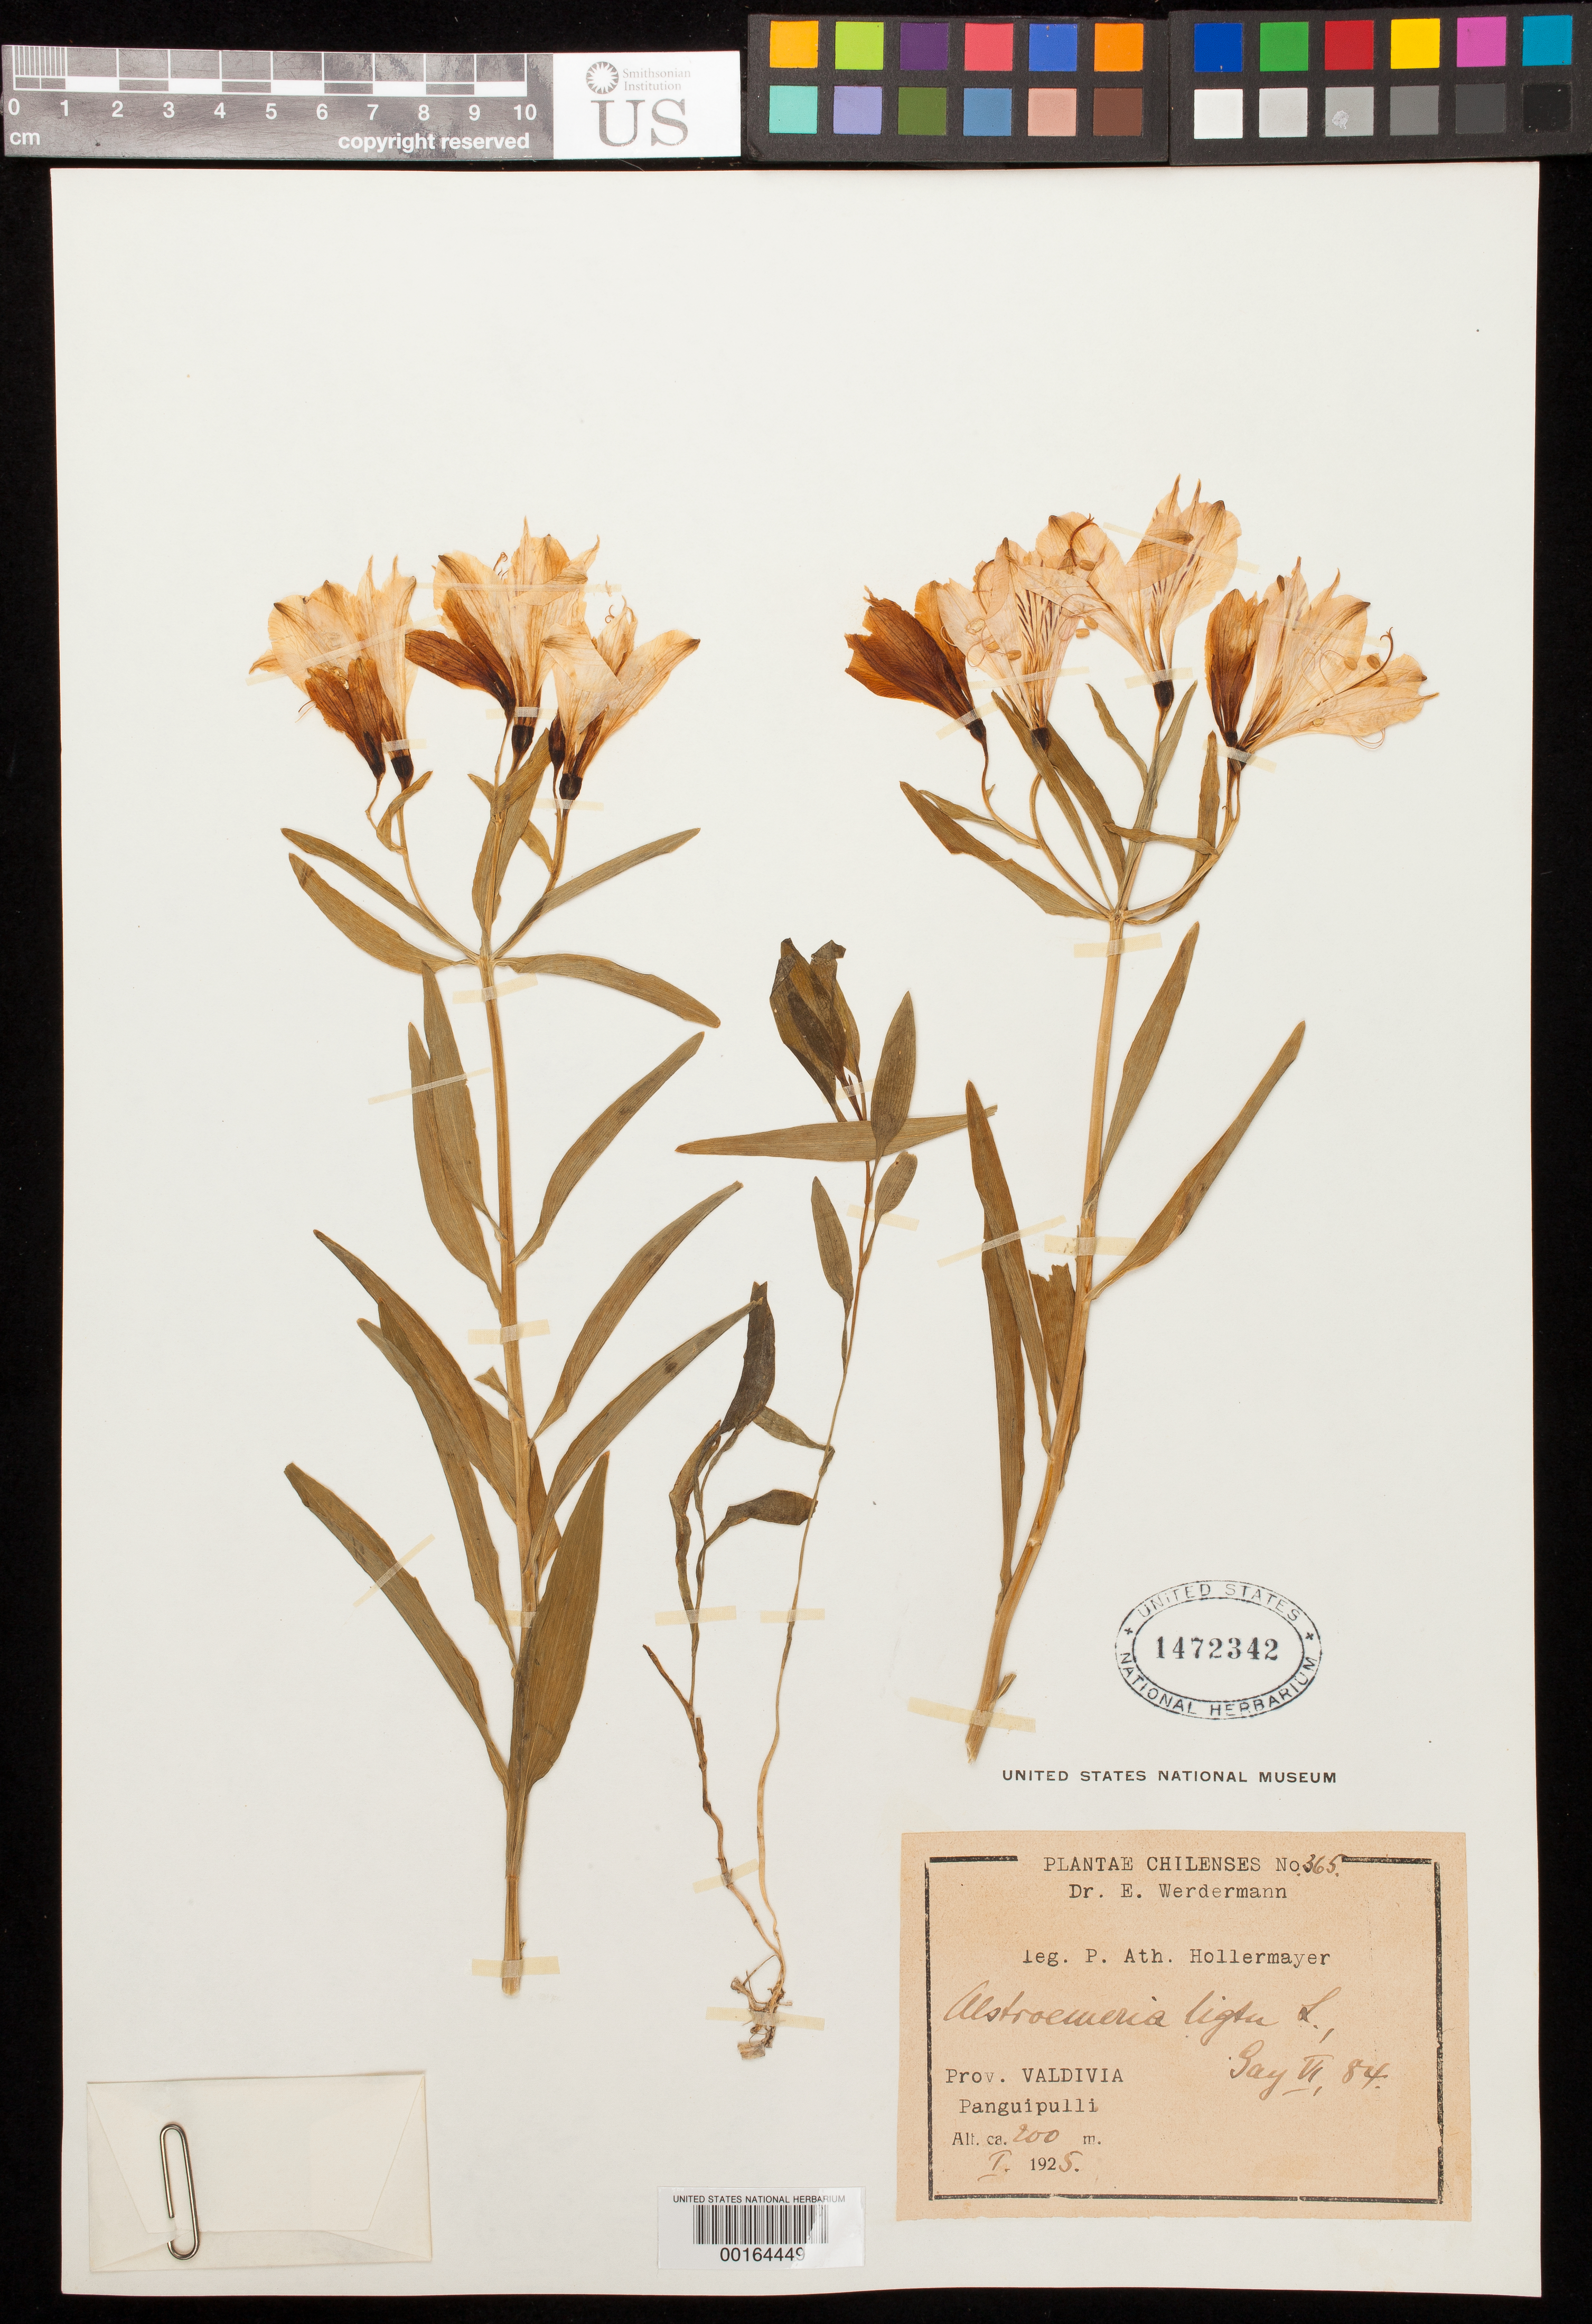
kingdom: Plantae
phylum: Tracheophyta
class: Liliopsida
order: Liliales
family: Alstroemeriaceae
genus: Alstroemeria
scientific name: Alstroemeria ligtu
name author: L.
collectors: A. Hollermayer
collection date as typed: Jan 1925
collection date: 1925-01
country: Chile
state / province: Los Lagos (X)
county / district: Valdivia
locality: Panguipulli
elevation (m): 200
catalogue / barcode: US 1472342